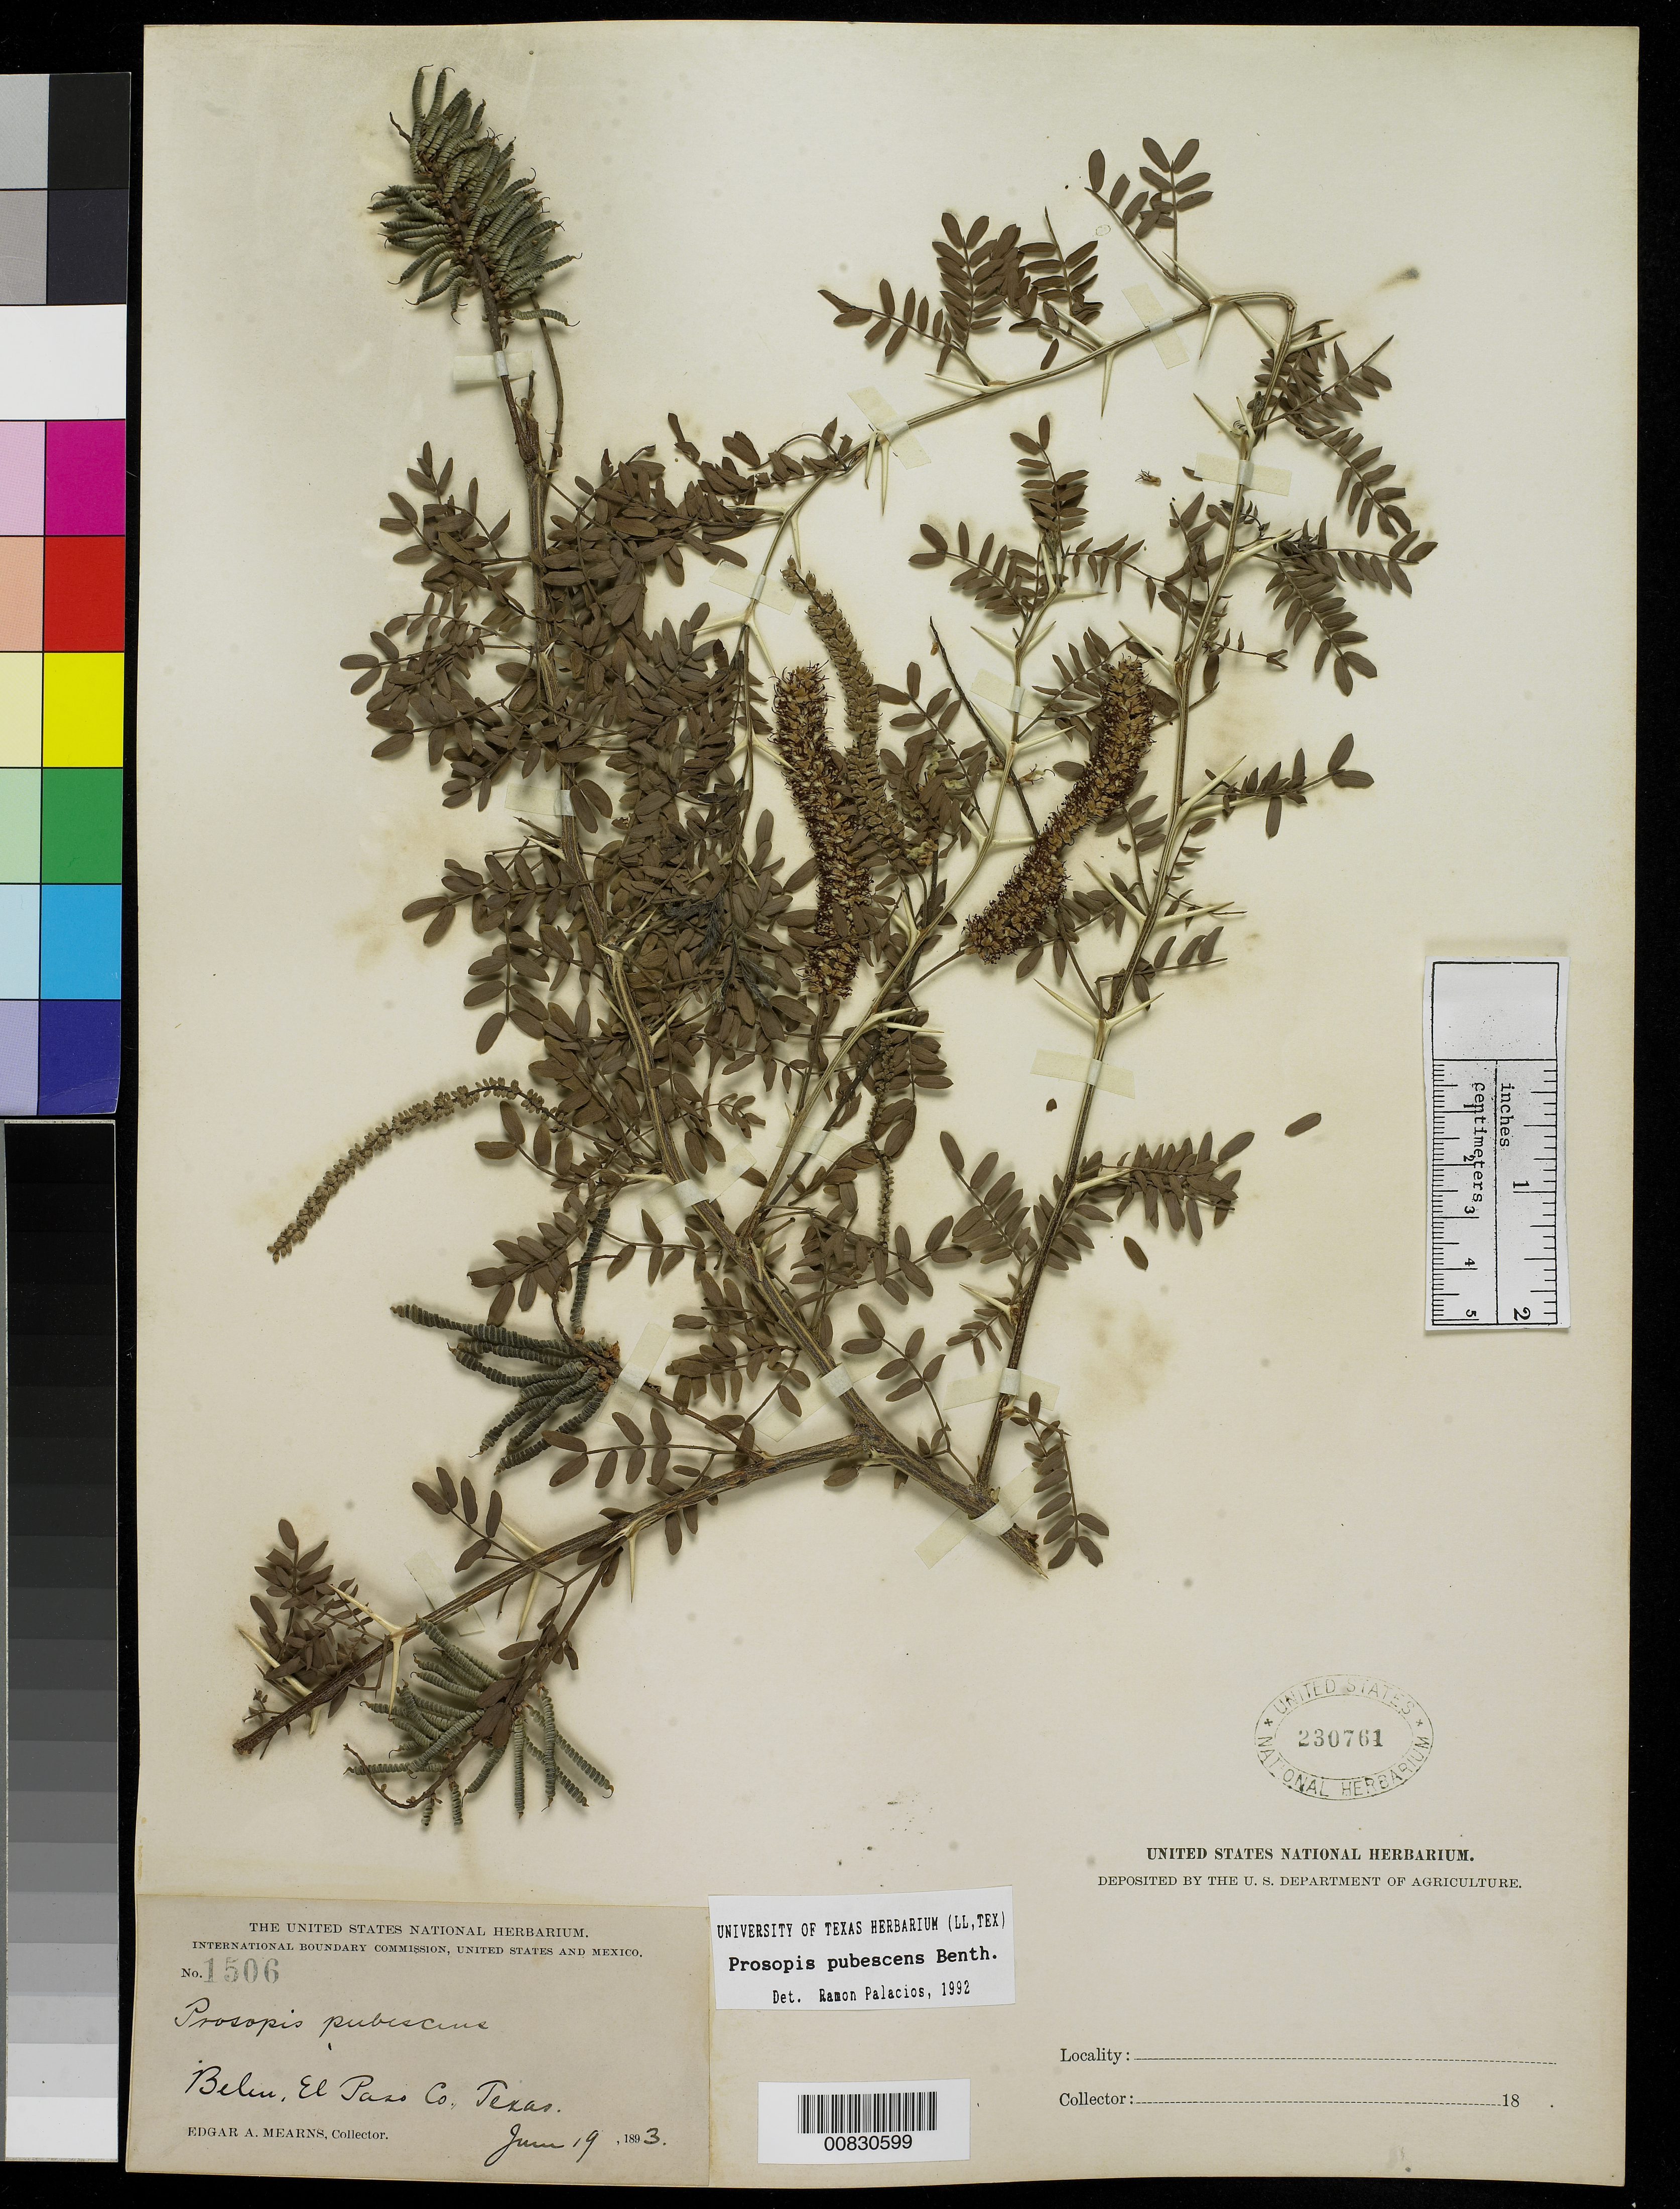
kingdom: Plantae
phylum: Tracheophyta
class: Magnoliopsida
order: Fabales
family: Fabaceae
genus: Strombocarpa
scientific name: Strombocarpa pubescens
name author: (Benth.) A. Gray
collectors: E. A. Mearns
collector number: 1506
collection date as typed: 19 Jun 1893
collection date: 1893-06-19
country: United States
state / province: Texas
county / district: El Paso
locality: Belen, El Paso County, Texas.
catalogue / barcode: US 230761